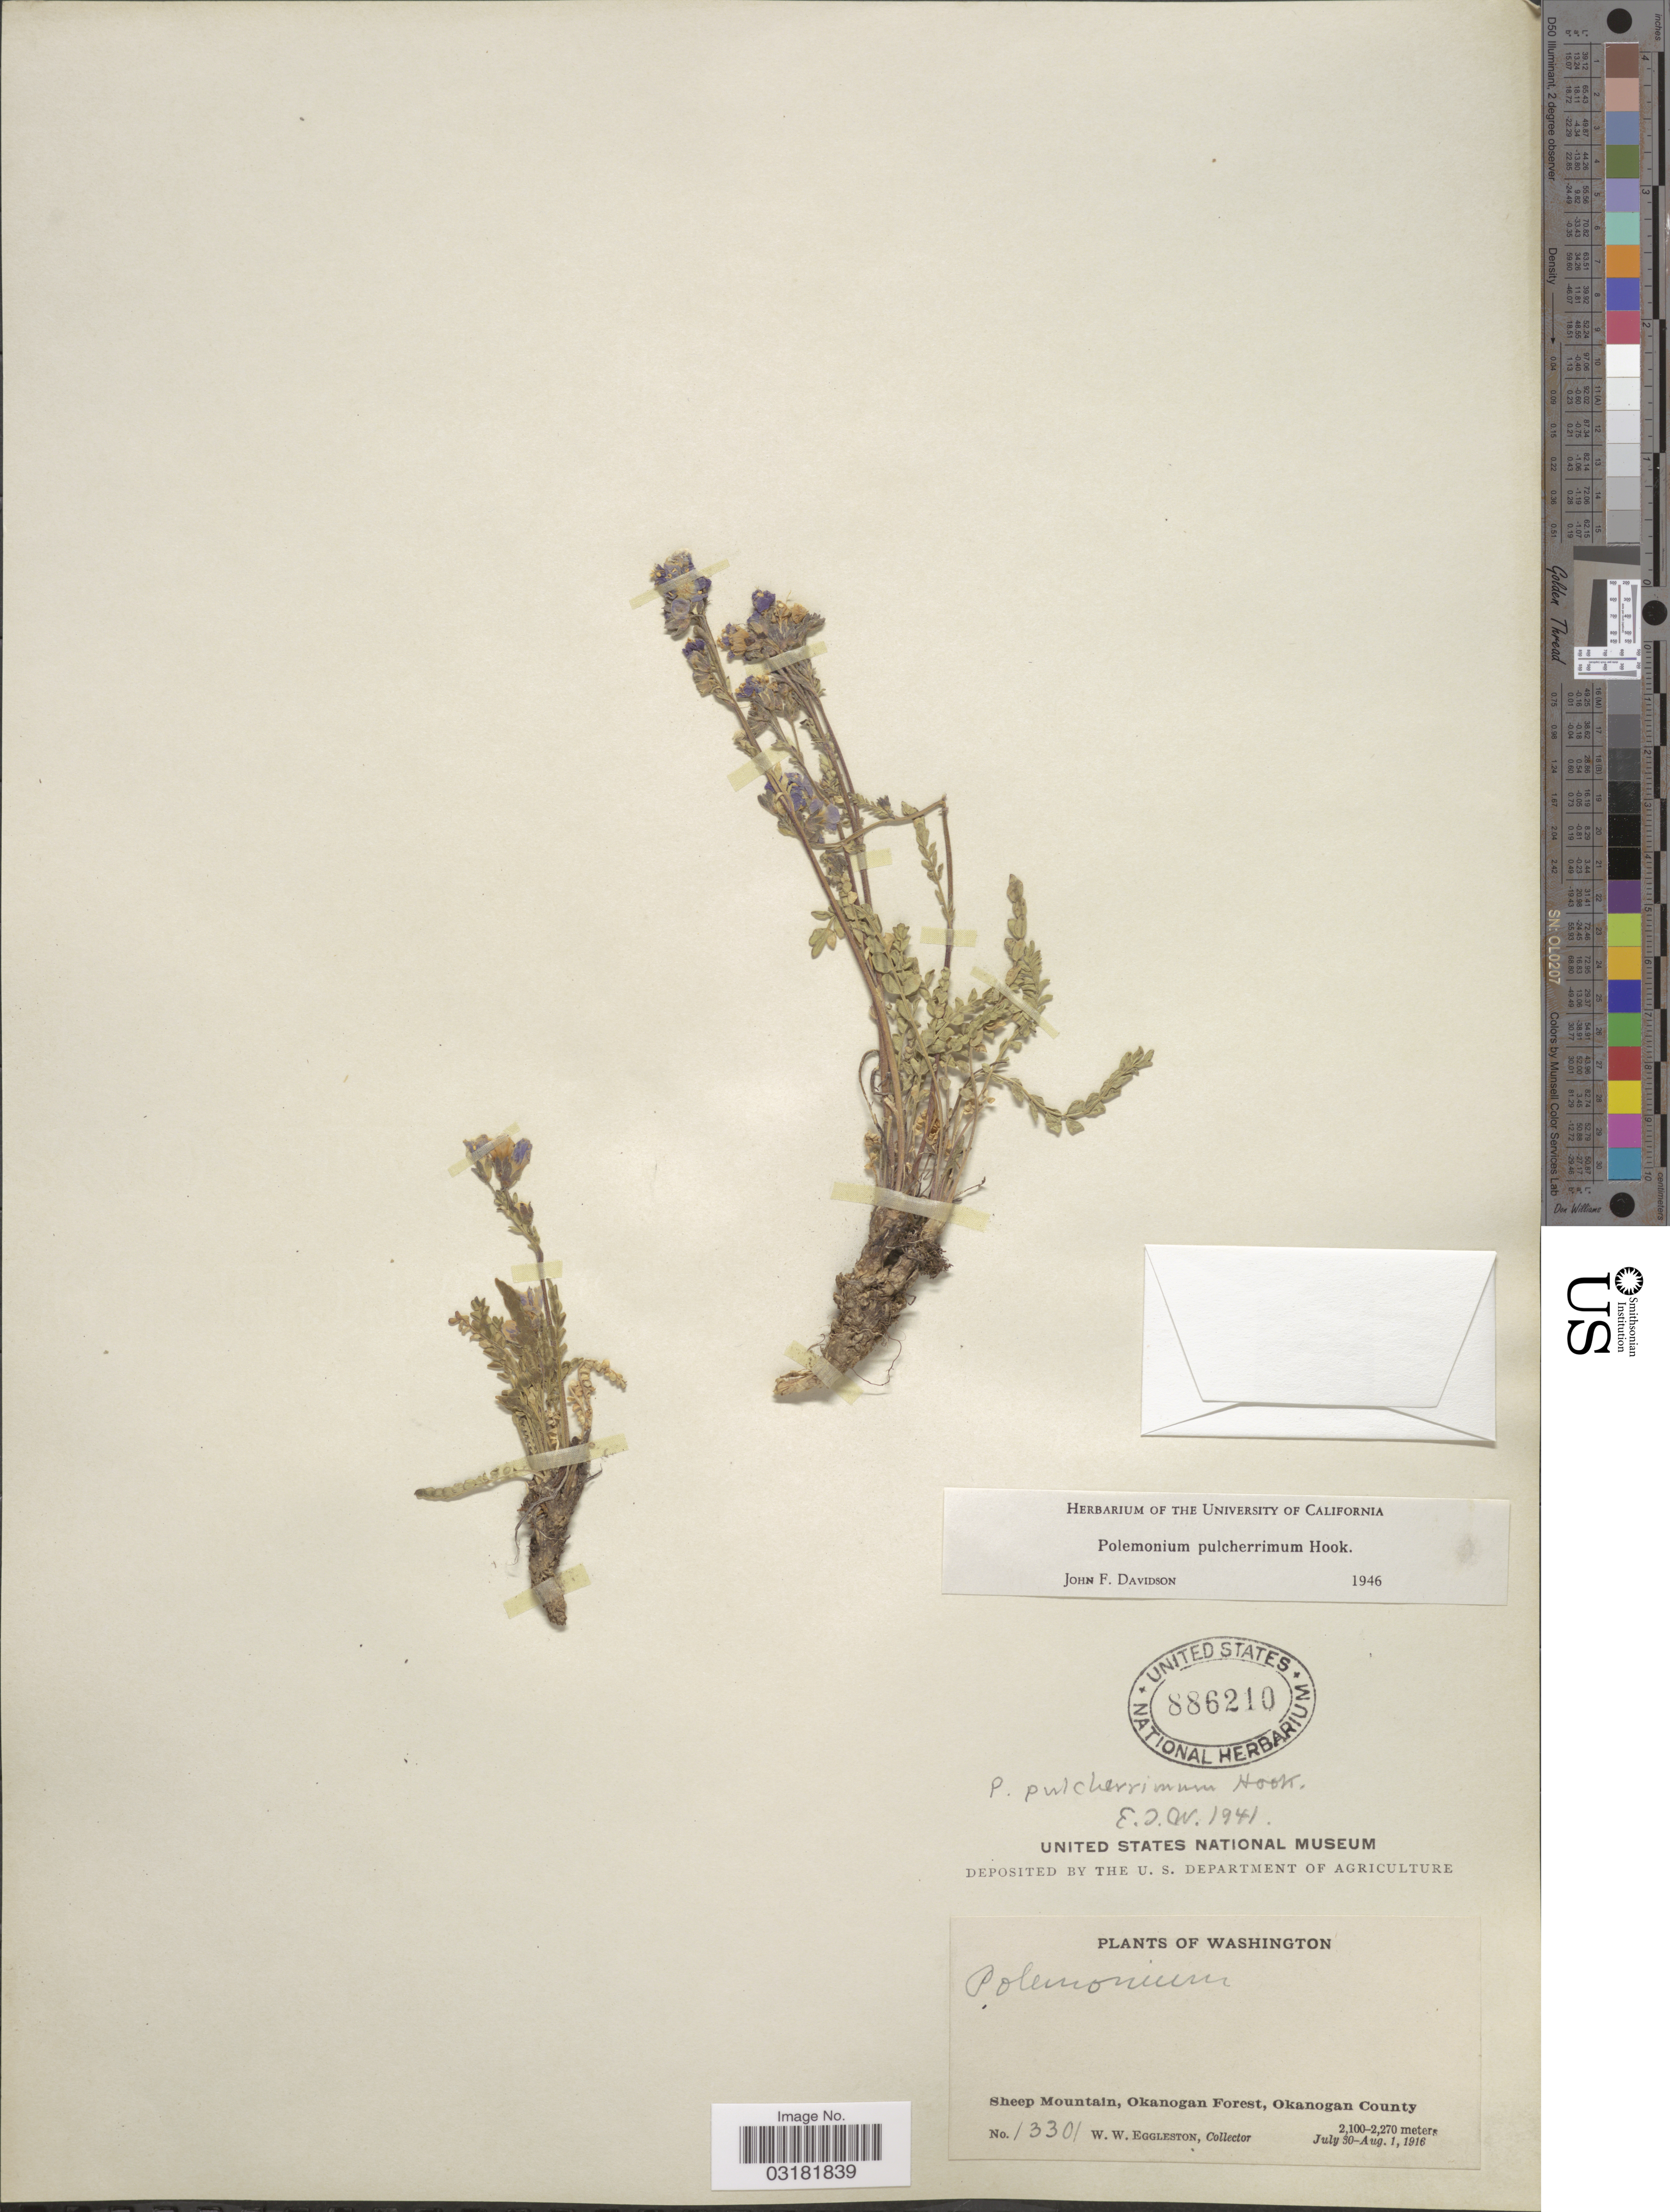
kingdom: Plantae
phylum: Tracheophyta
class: Magnoliopsida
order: Ericales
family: Polemoniaceae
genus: Polemonium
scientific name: Polemonium pulcherrimum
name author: Hook.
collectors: W. W. Eggleston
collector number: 13301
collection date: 1916-07-30/1916-08-01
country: United States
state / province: Washington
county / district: Okanogan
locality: Sheep Mountain, Okanogan Forest, Okanogan County.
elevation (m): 2100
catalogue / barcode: US 886210